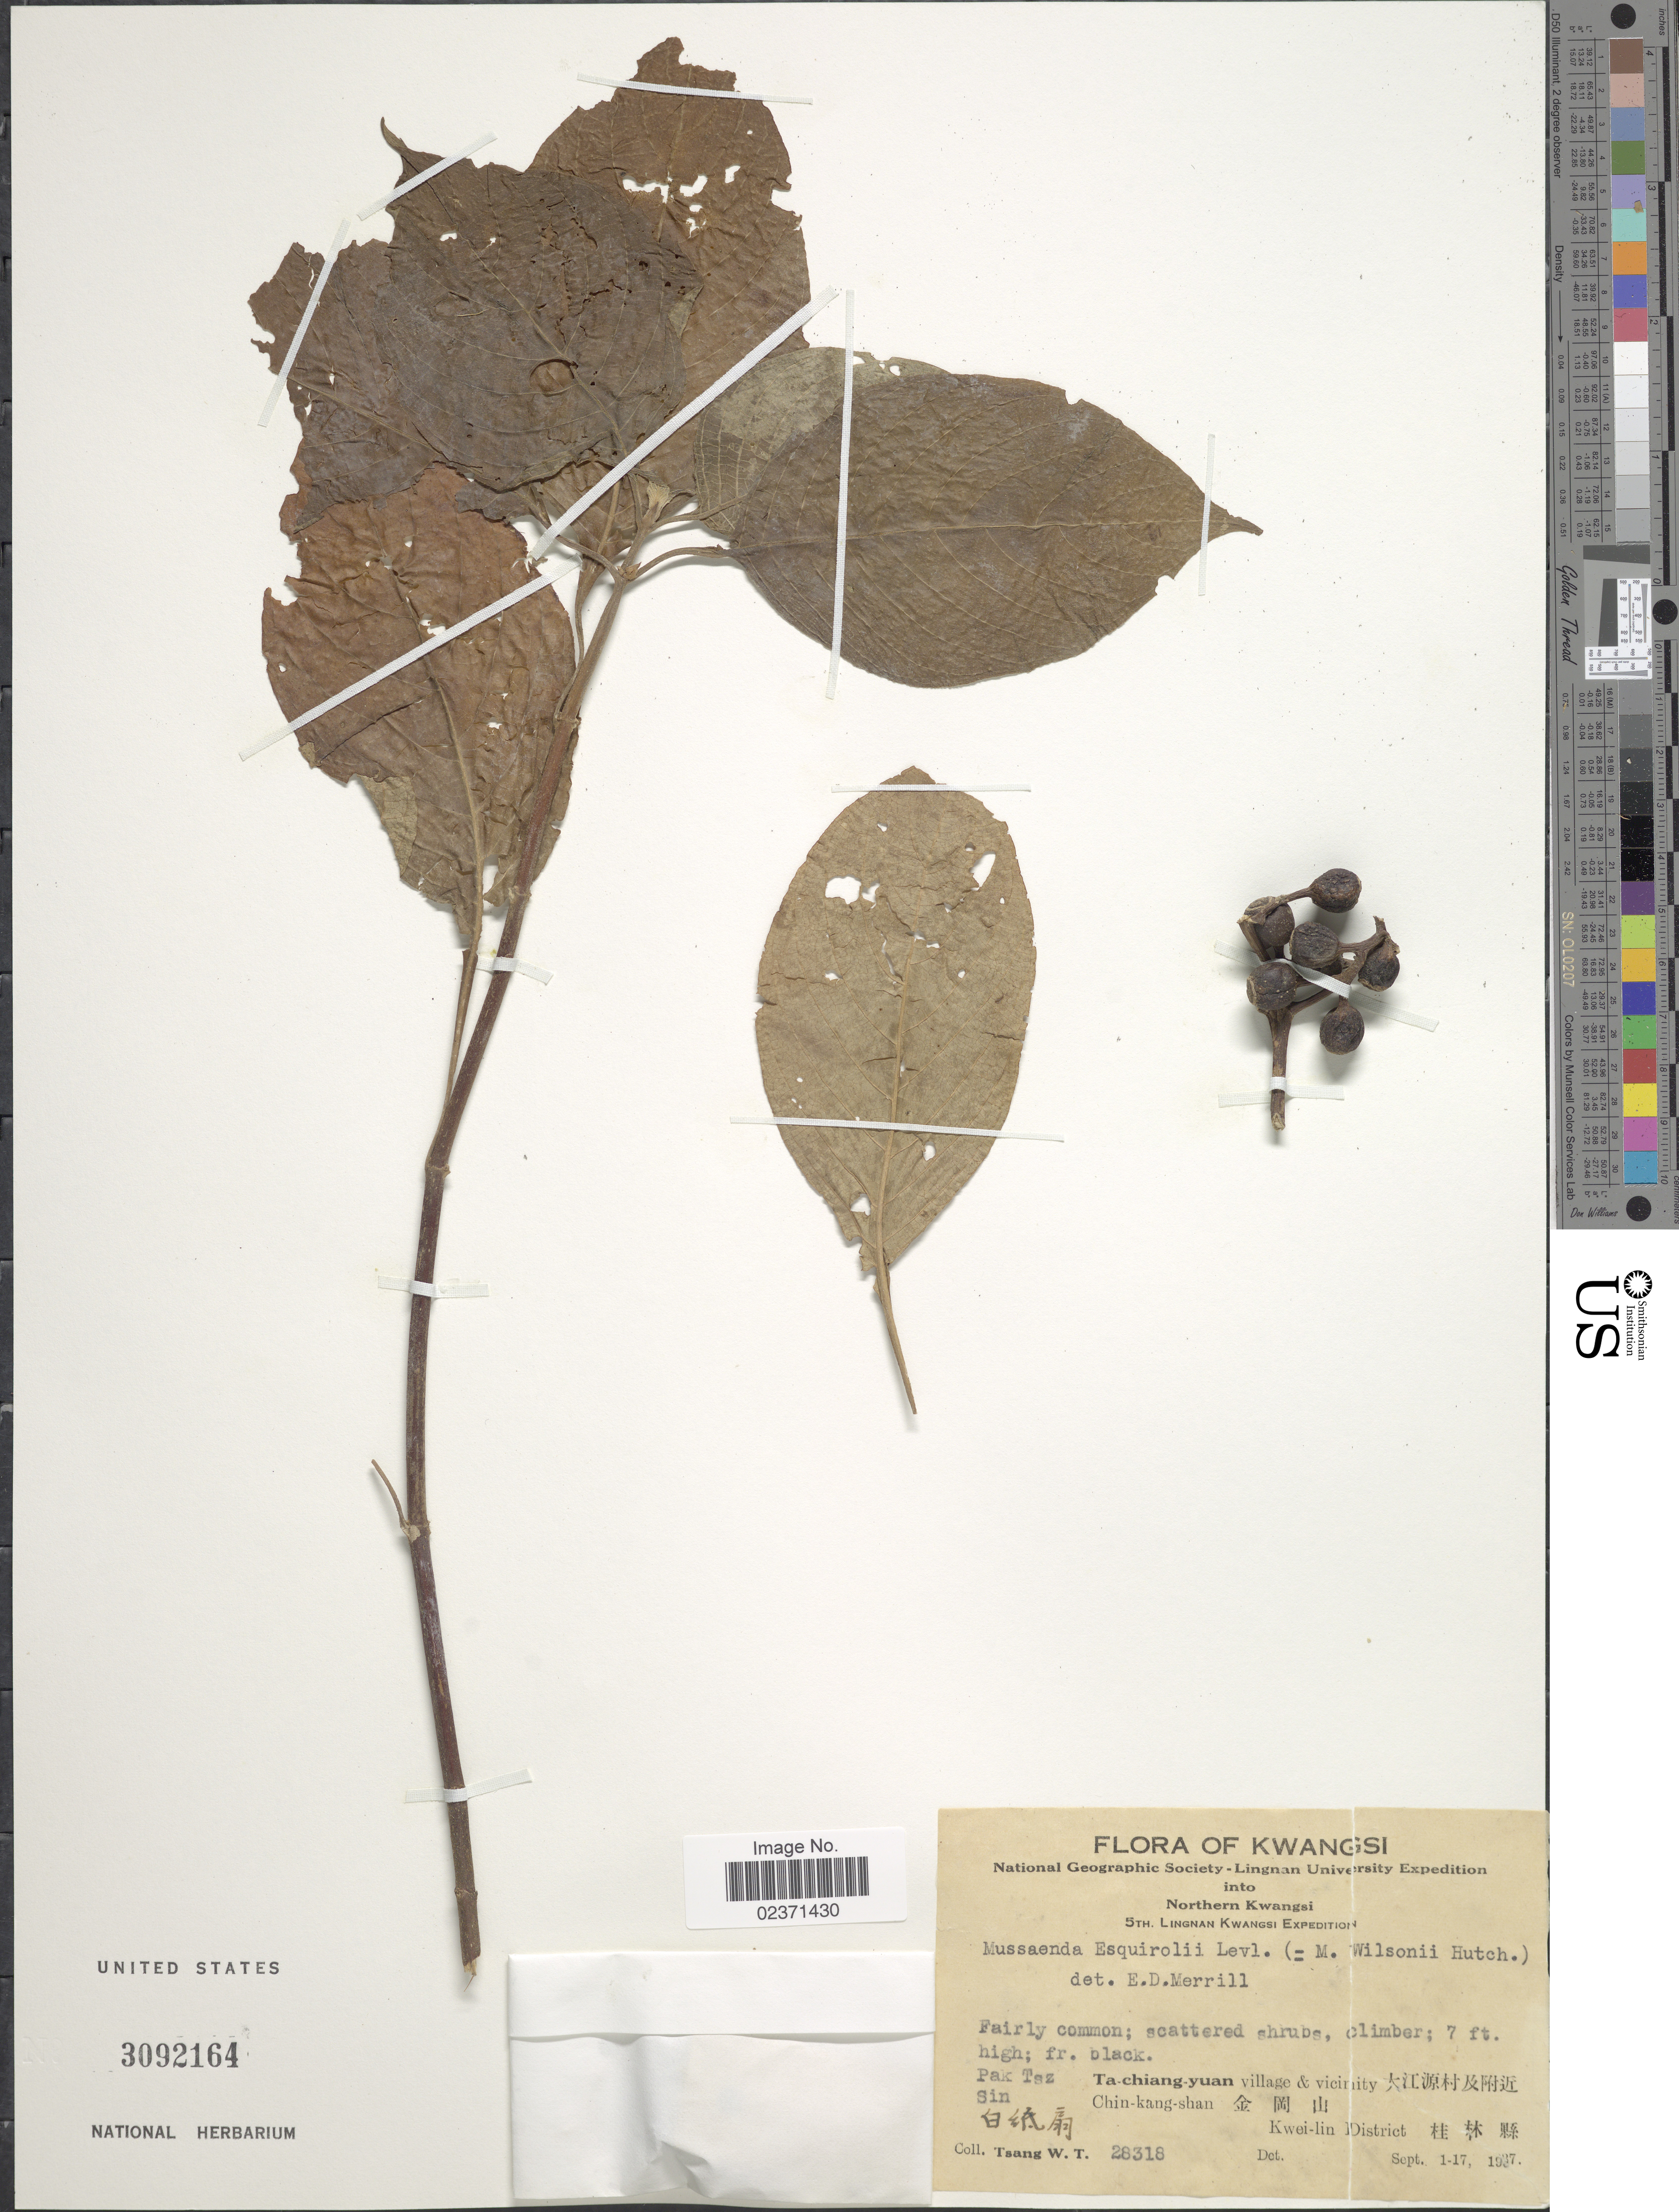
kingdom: Plantae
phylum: Tracheophyta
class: Magnoliopsida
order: Gentianales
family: Rubiaceae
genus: Mussaenda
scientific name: Mussaenda esquirolii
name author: H. Lév.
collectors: W. T. Tsang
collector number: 28318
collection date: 1937-09-01/1937-09-17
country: China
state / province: Guangxi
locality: Northern Kwangsi. Ta-chiang-yuan village & vicinity Chin-kang-shan Kwei-lin District. Pak Tsz Sin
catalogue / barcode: US 3092164